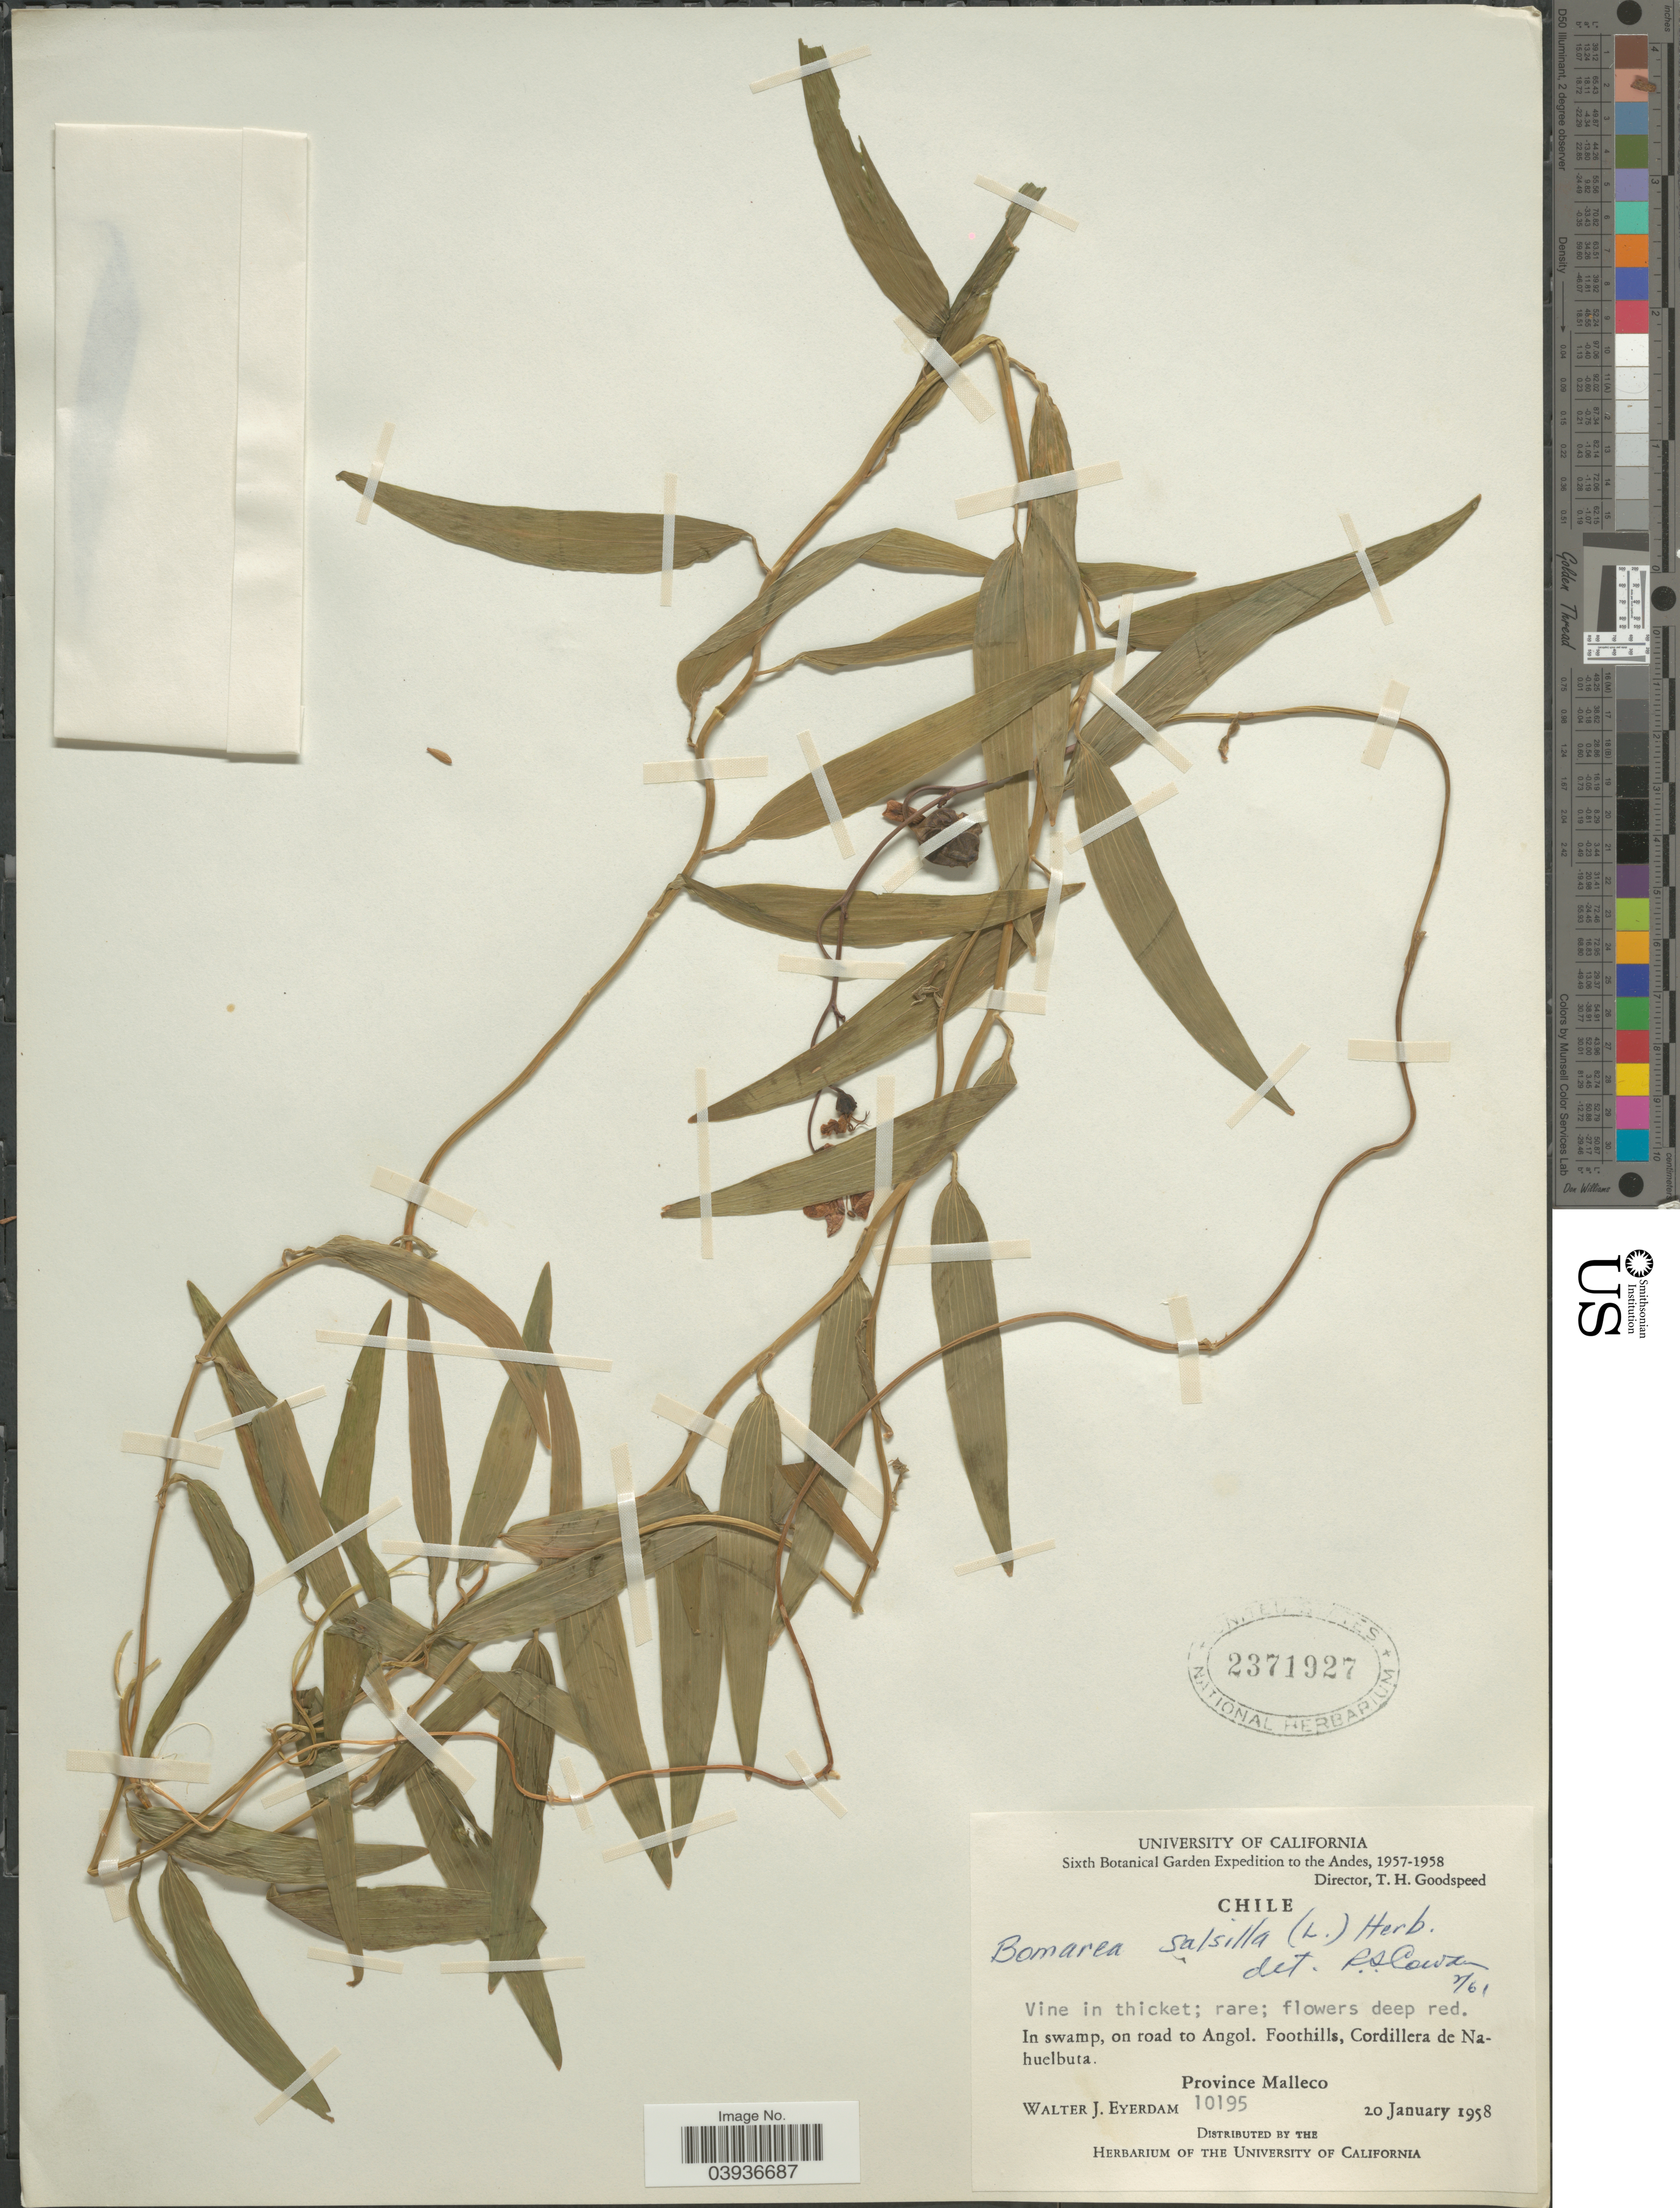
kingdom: Plantae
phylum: Tracheophyta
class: Liliopsida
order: Liliales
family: Alstroemeriaceae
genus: Bomarea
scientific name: Bomarea salsilla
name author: (L.) Mirb.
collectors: W. J. Eyerdam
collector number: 10195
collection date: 1958-01-20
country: Chile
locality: The Andes. In swamp, on road to Angol. Foothills, Cordillera de Nahuelbuta. Province Malleco.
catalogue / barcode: US 2371927